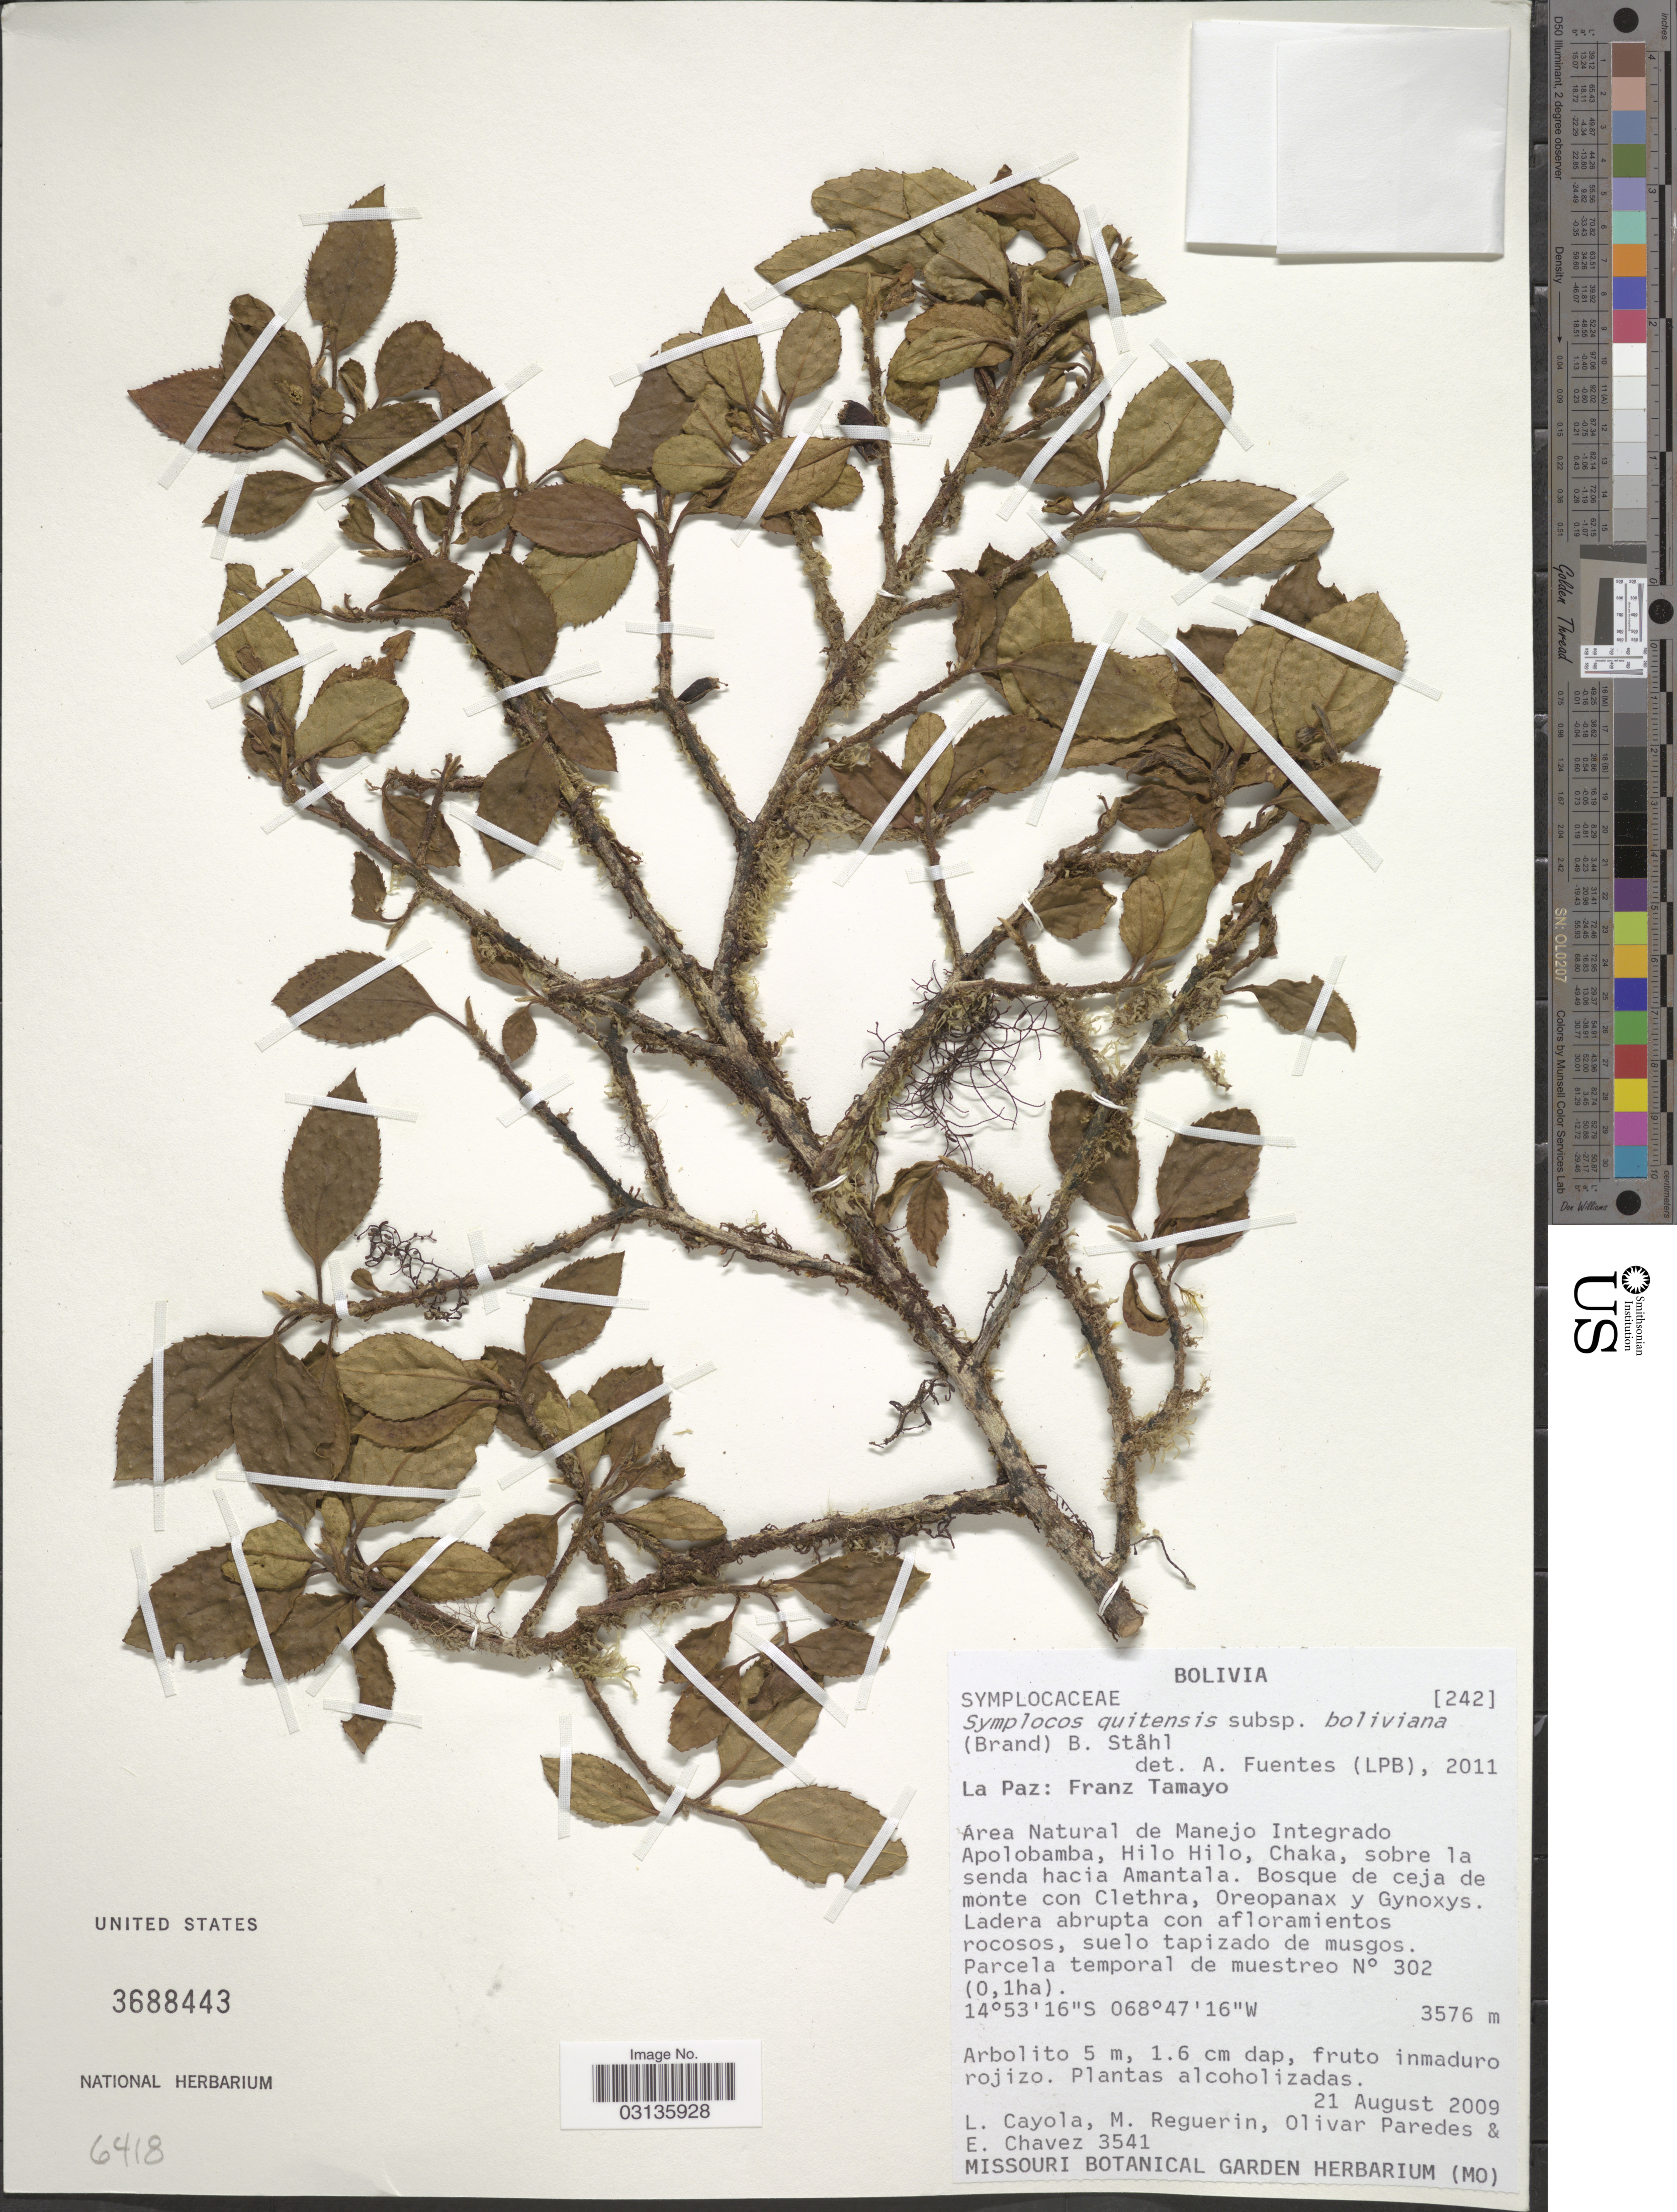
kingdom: Plantae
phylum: Tracheophyta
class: Magnoliopsida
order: Ericales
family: Symplocaceae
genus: Symplocos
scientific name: Symplocos quitensis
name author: Brand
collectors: L. Cayola, M. Reguerin, O. Paredes & E. Chavez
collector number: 3541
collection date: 2009-08-21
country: Bolivia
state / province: La Paz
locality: Franz Tamayo. Area Natural de Manejo Integrado Apolobamba, Hilo Hilo, Chaka, sobre la senda hacia Amantala.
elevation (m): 3576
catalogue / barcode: US 3688443